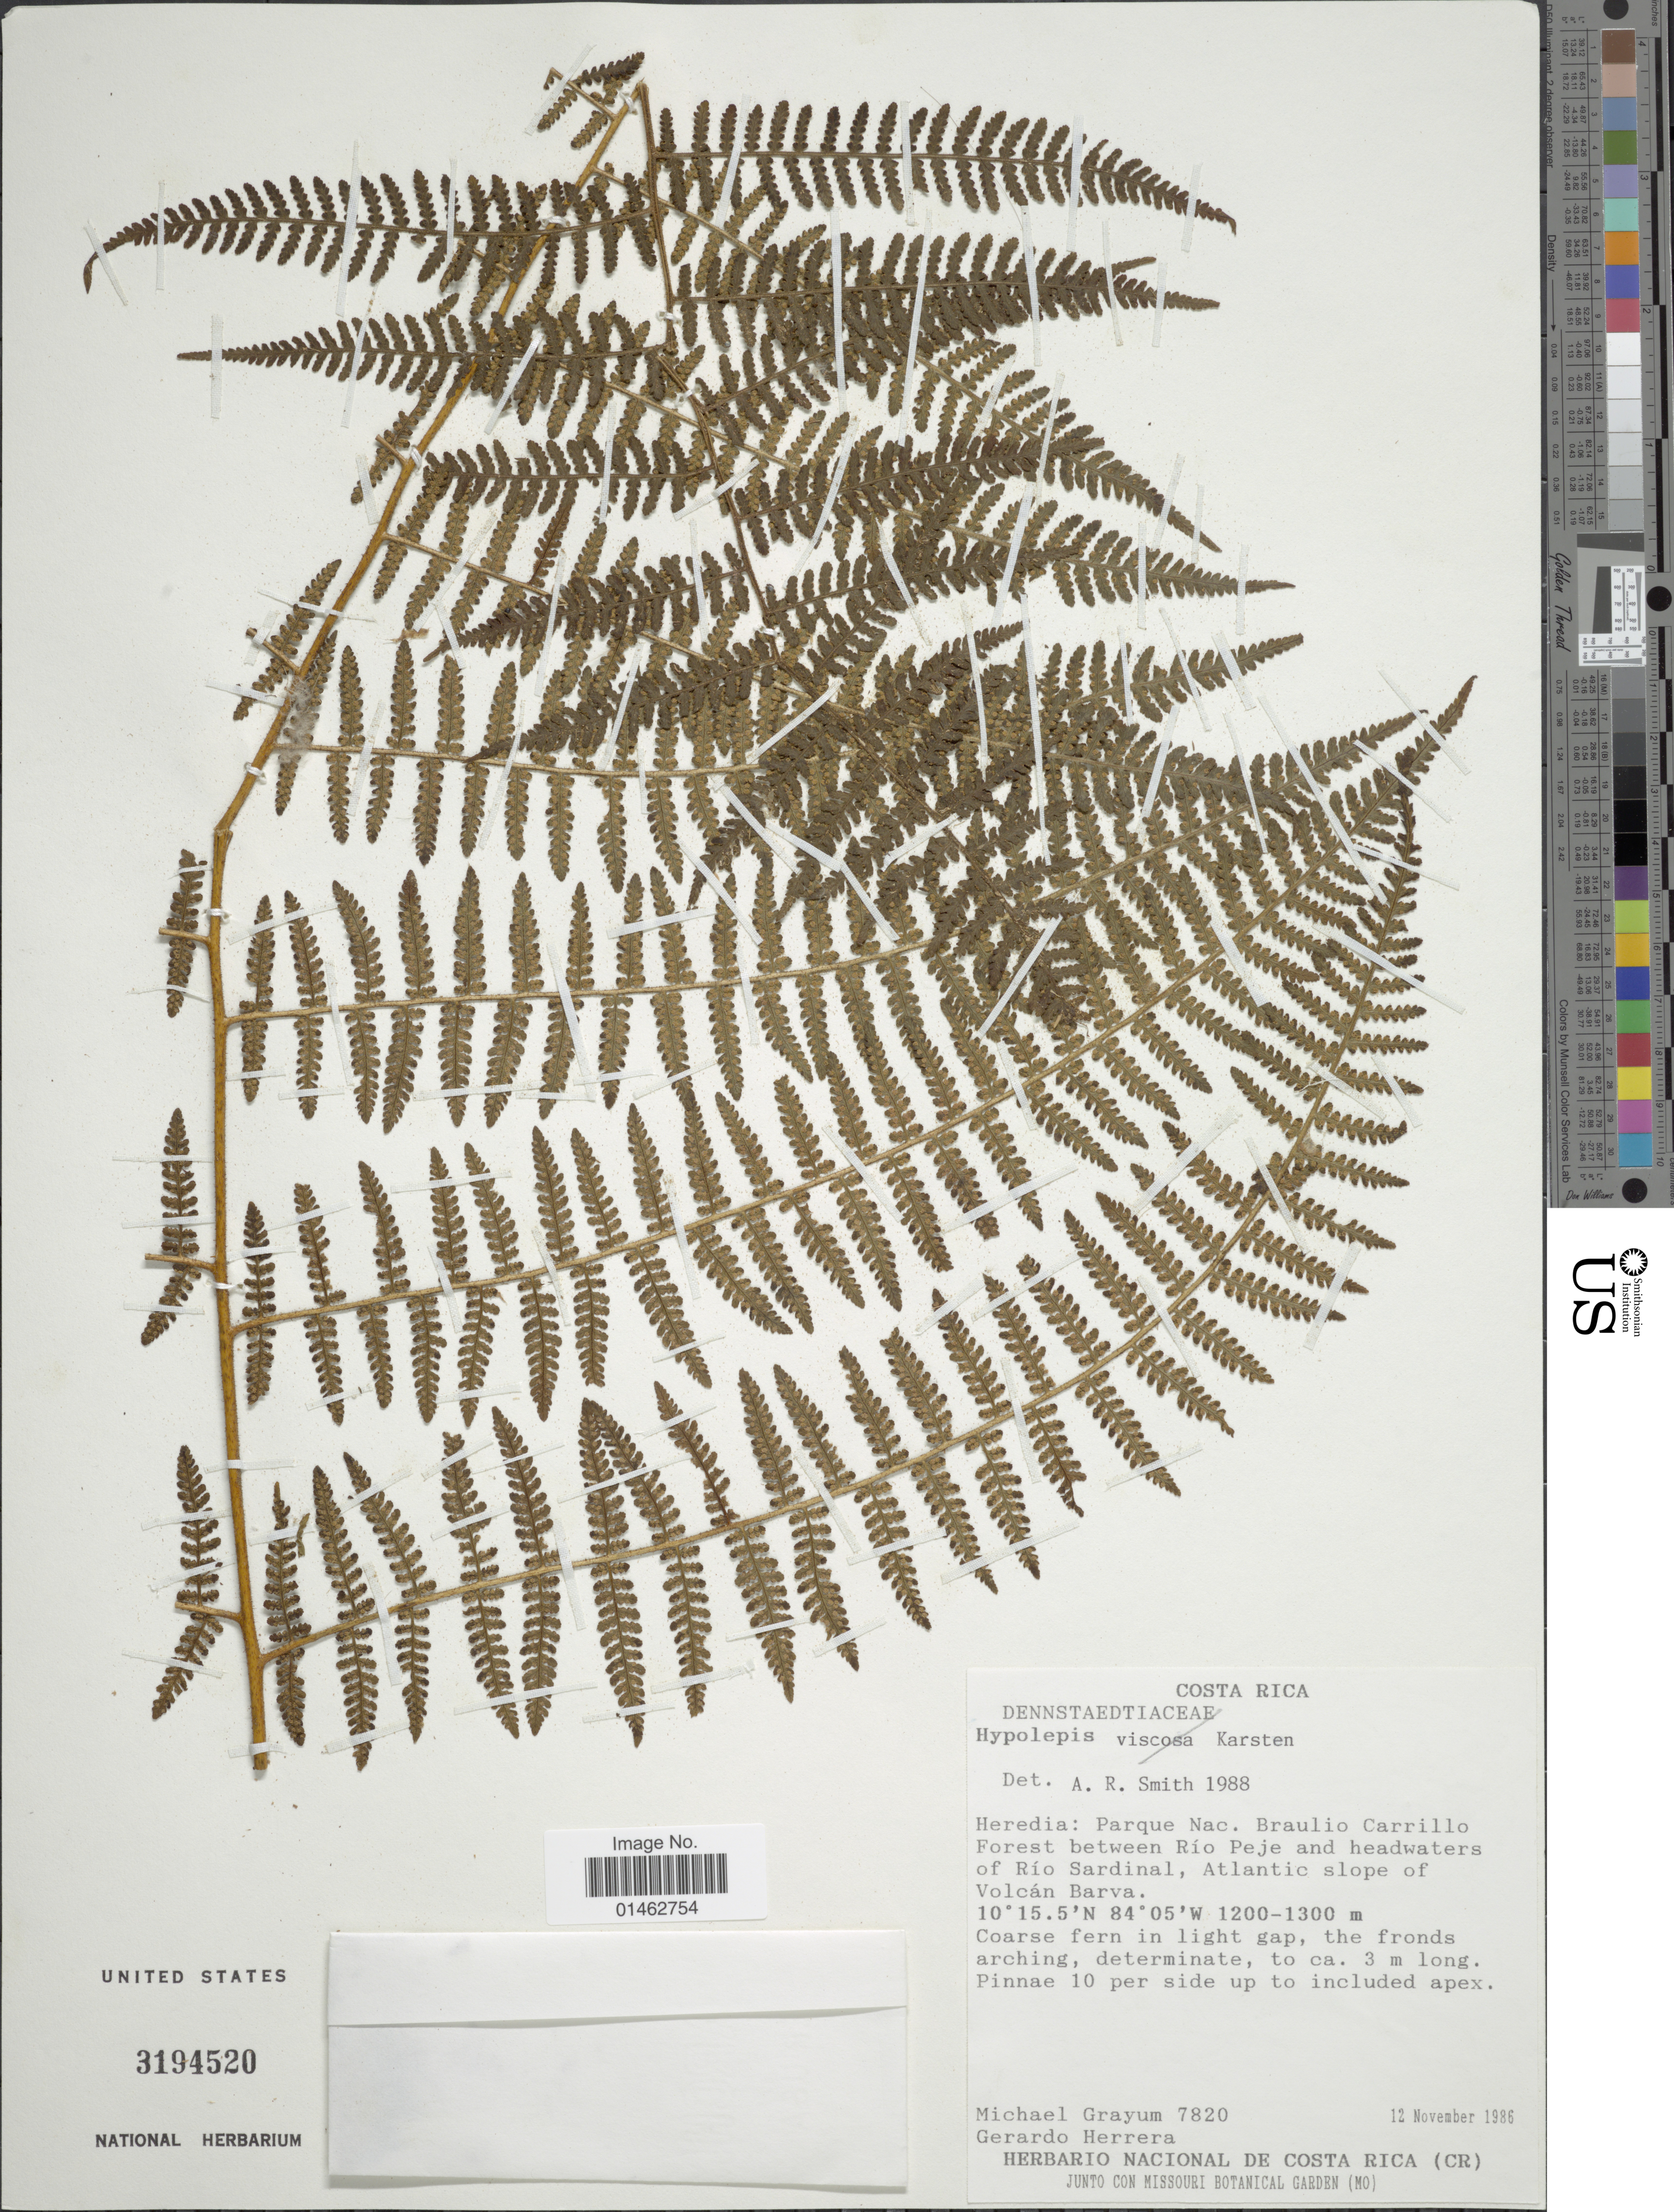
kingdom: Plantae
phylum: Tracheophyta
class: Polypodiopsida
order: Polypodiales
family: Dennstaedtiaceae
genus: Hypolepis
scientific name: Hypolepis rubiginosopilosula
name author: Lellinger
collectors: M. H. Grayum & G. Herrera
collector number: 7820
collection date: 1986-11-12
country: Costa Rica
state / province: Heredia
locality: Parque Nac. Braulio Carrillo Forest between Rio Peje and headwaters of Rio Sardinal, Atlantic slope of Volcán Barva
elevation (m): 1200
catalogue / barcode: US 3194520